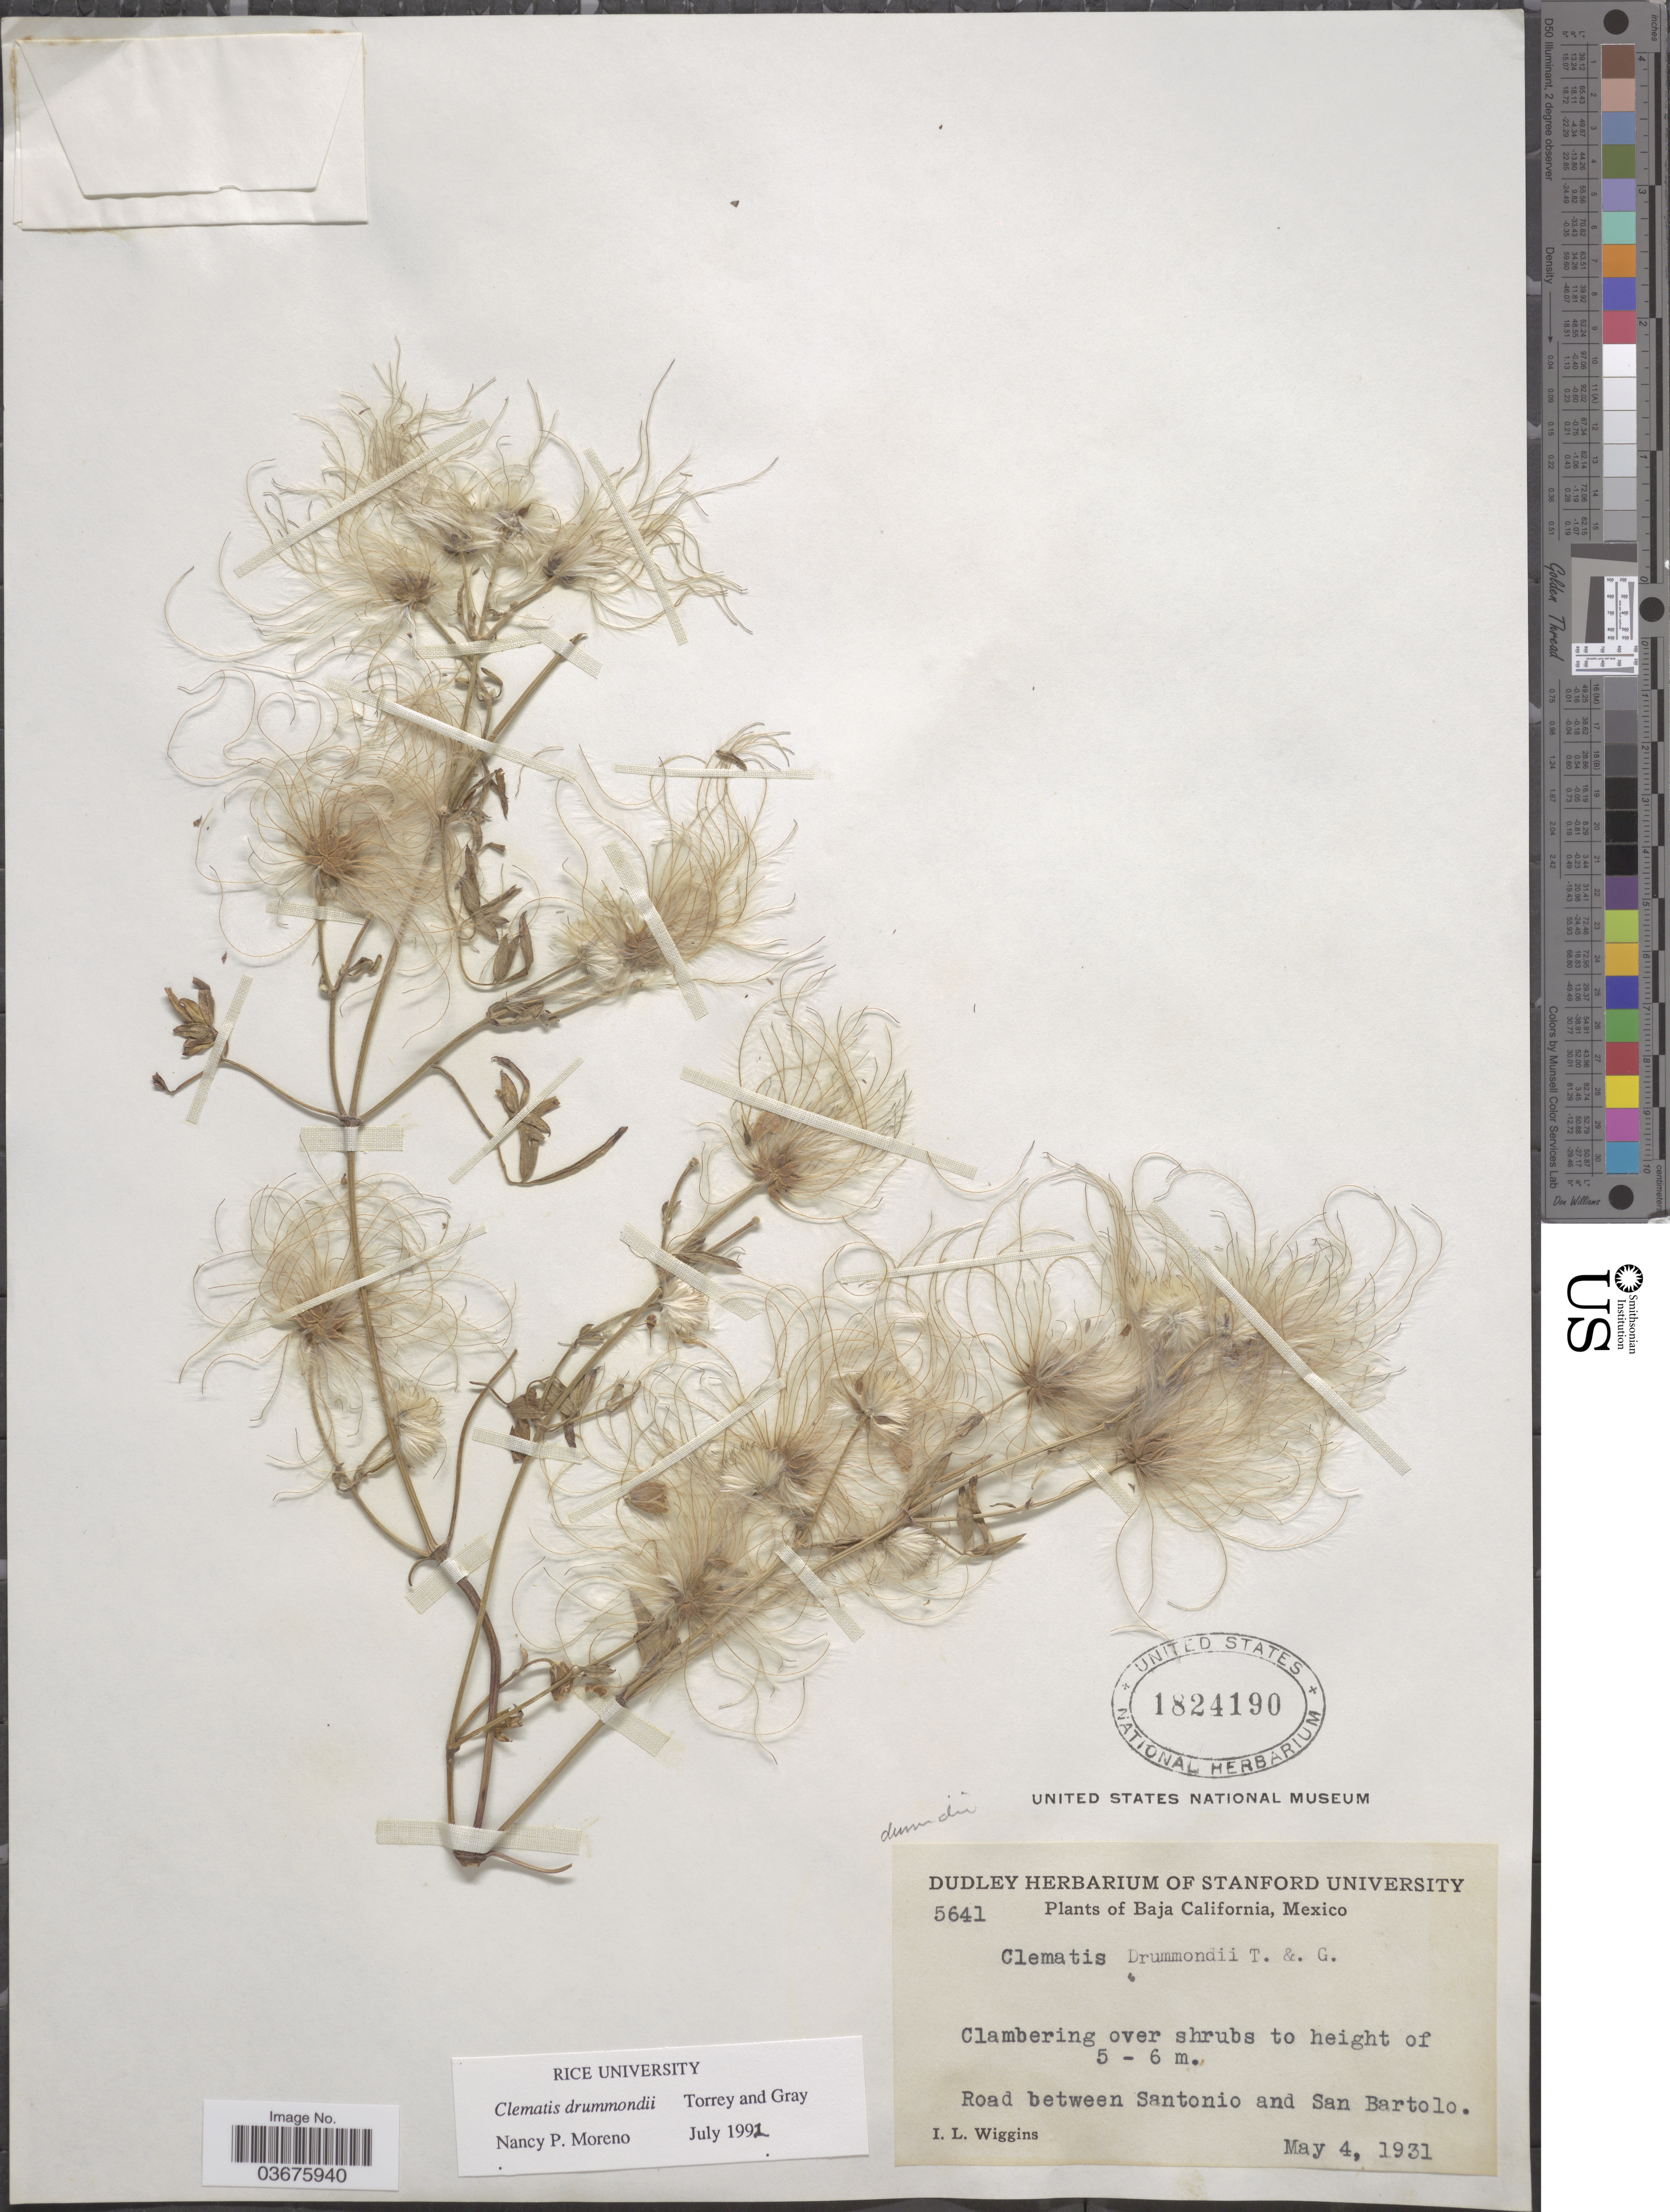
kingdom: Plantae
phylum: Tracheophyta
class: Magnoliopsida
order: Ranunculales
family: Ranunculaceae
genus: Clematis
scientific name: Clematis drummondii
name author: Torr. & A. Gray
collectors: I. L. Wiggins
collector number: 5641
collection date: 1931-05-04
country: Mexico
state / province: Baja California Sur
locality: Road between Santonio and San Bartolo.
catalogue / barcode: US 1824190